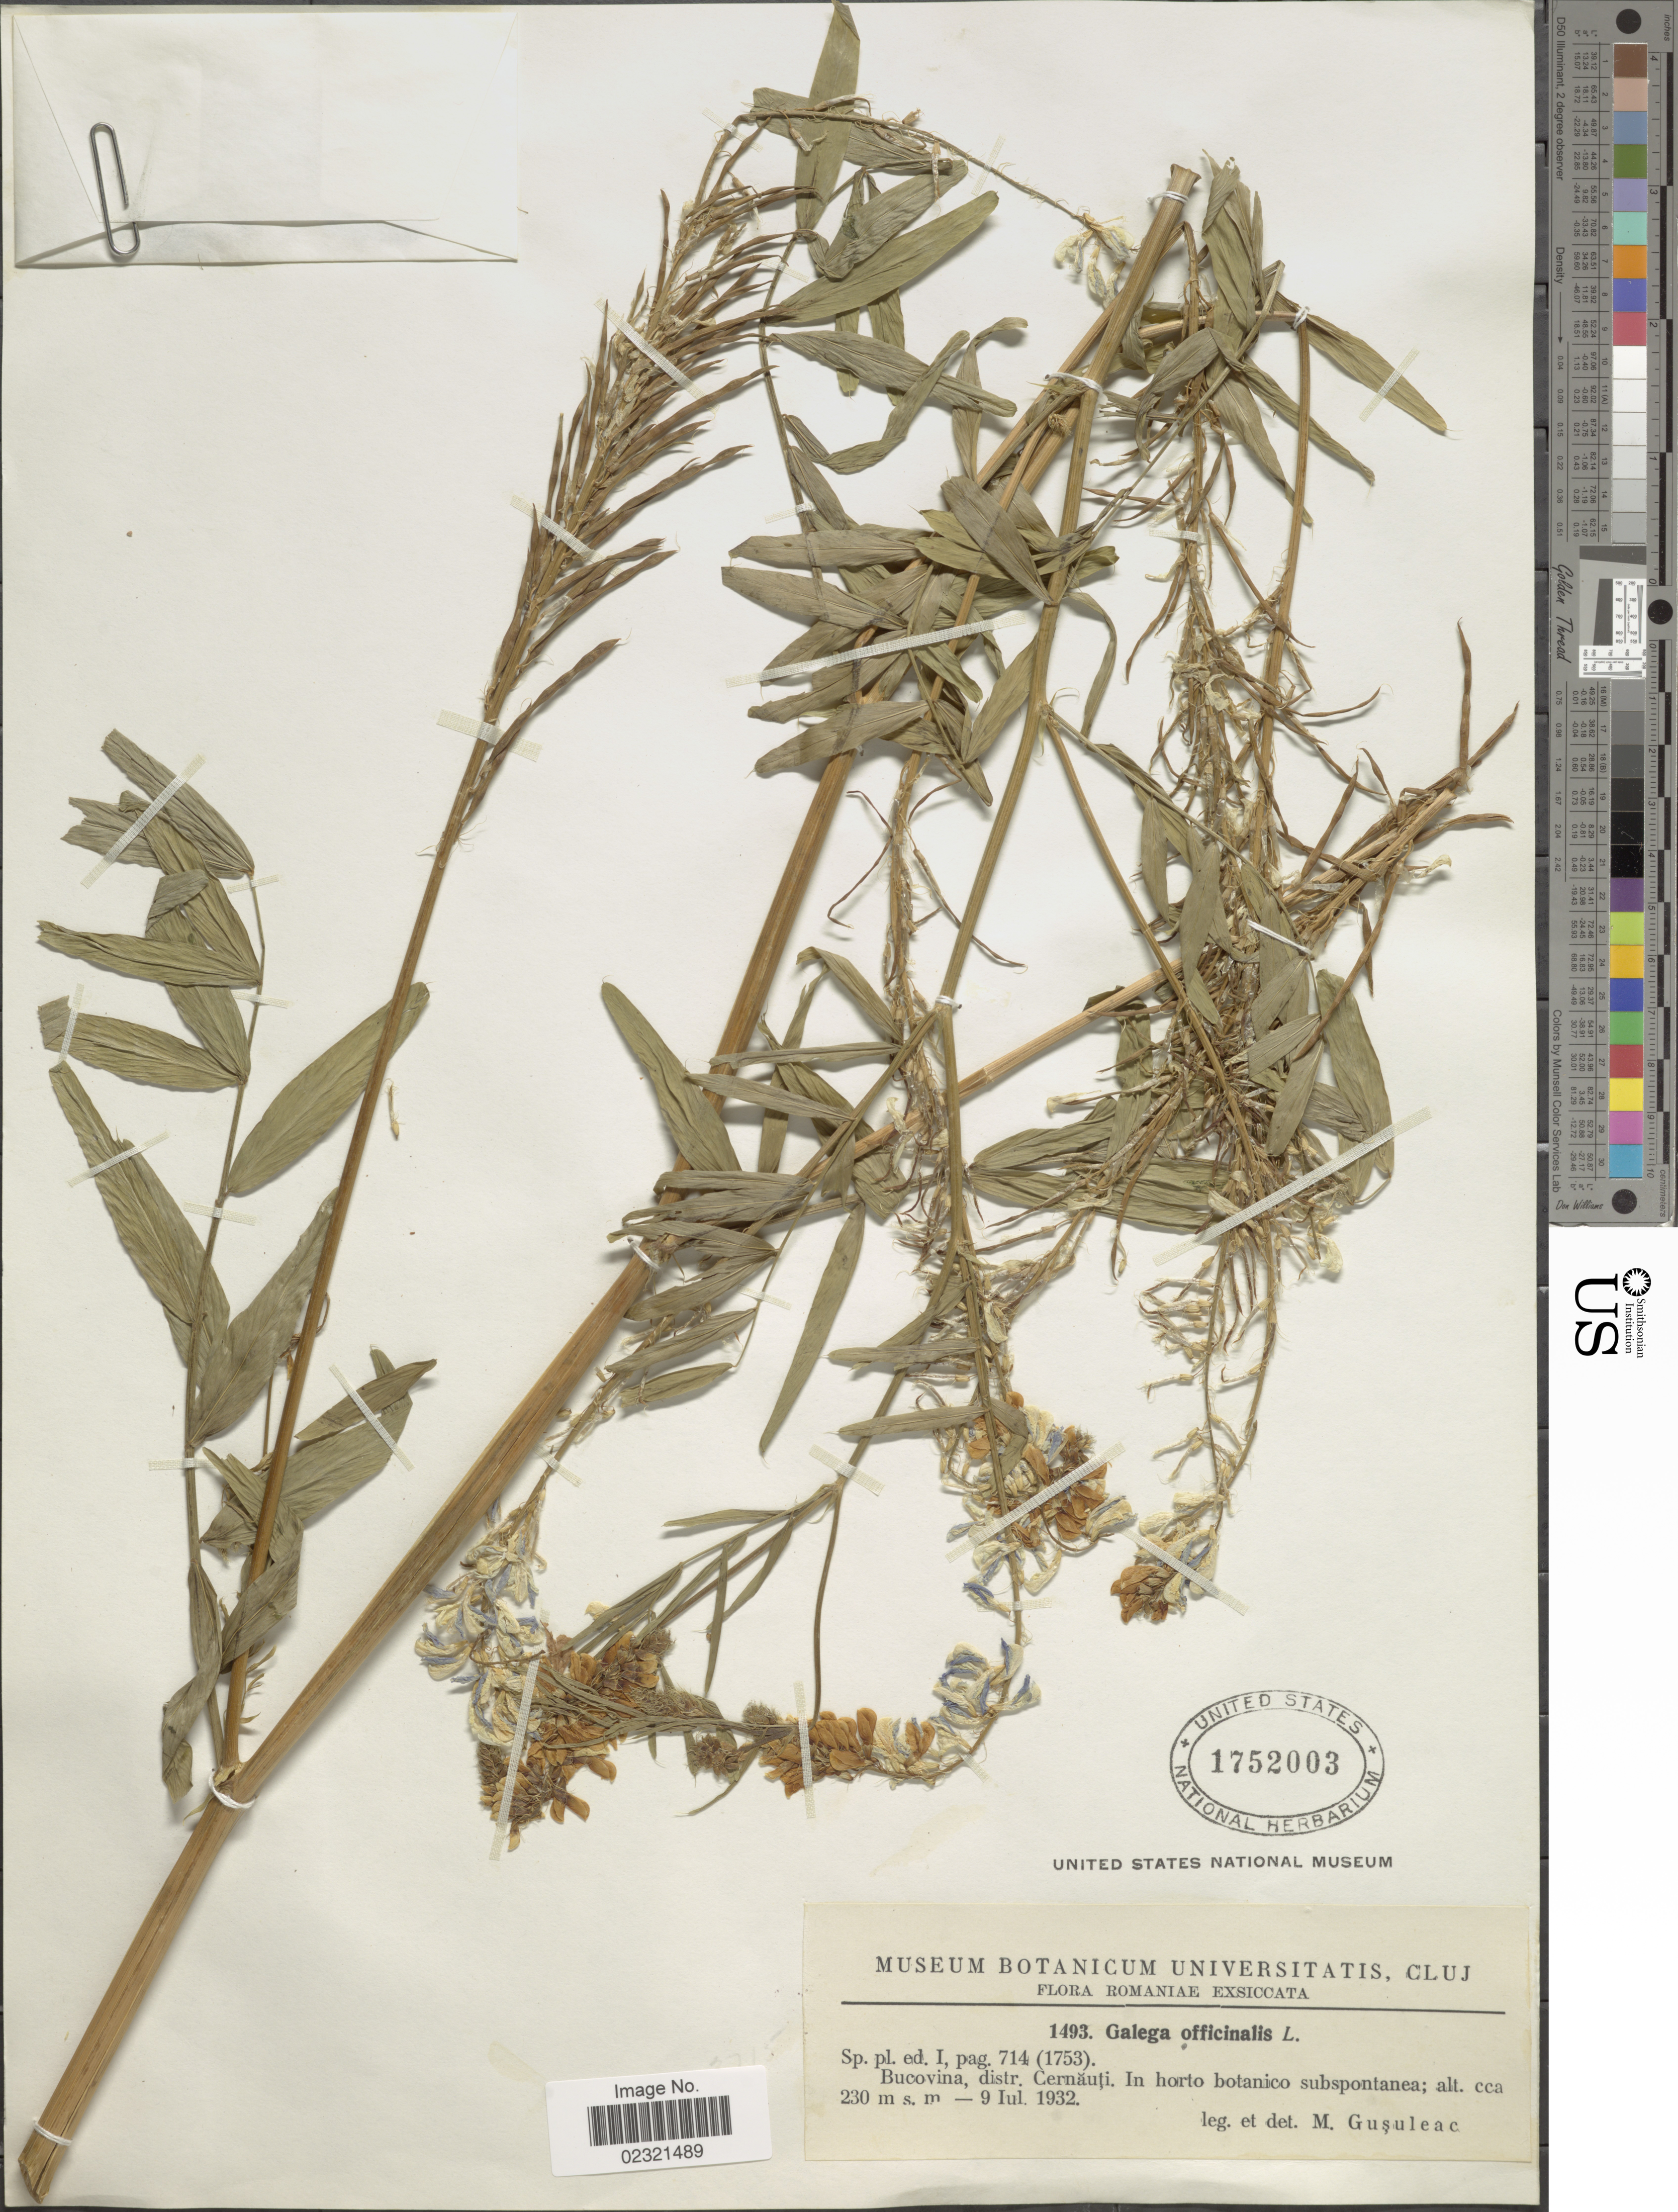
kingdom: Plantae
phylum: Tracheophyta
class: Magnoliopsida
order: Fabales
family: Fabaceae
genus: Galega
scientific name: Galega officinalis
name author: L.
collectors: M. Gusuleac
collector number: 1493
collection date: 1932-07-09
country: Romania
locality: Bucovina, distr. Cernauti.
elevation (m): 230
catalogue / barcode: US 1752003